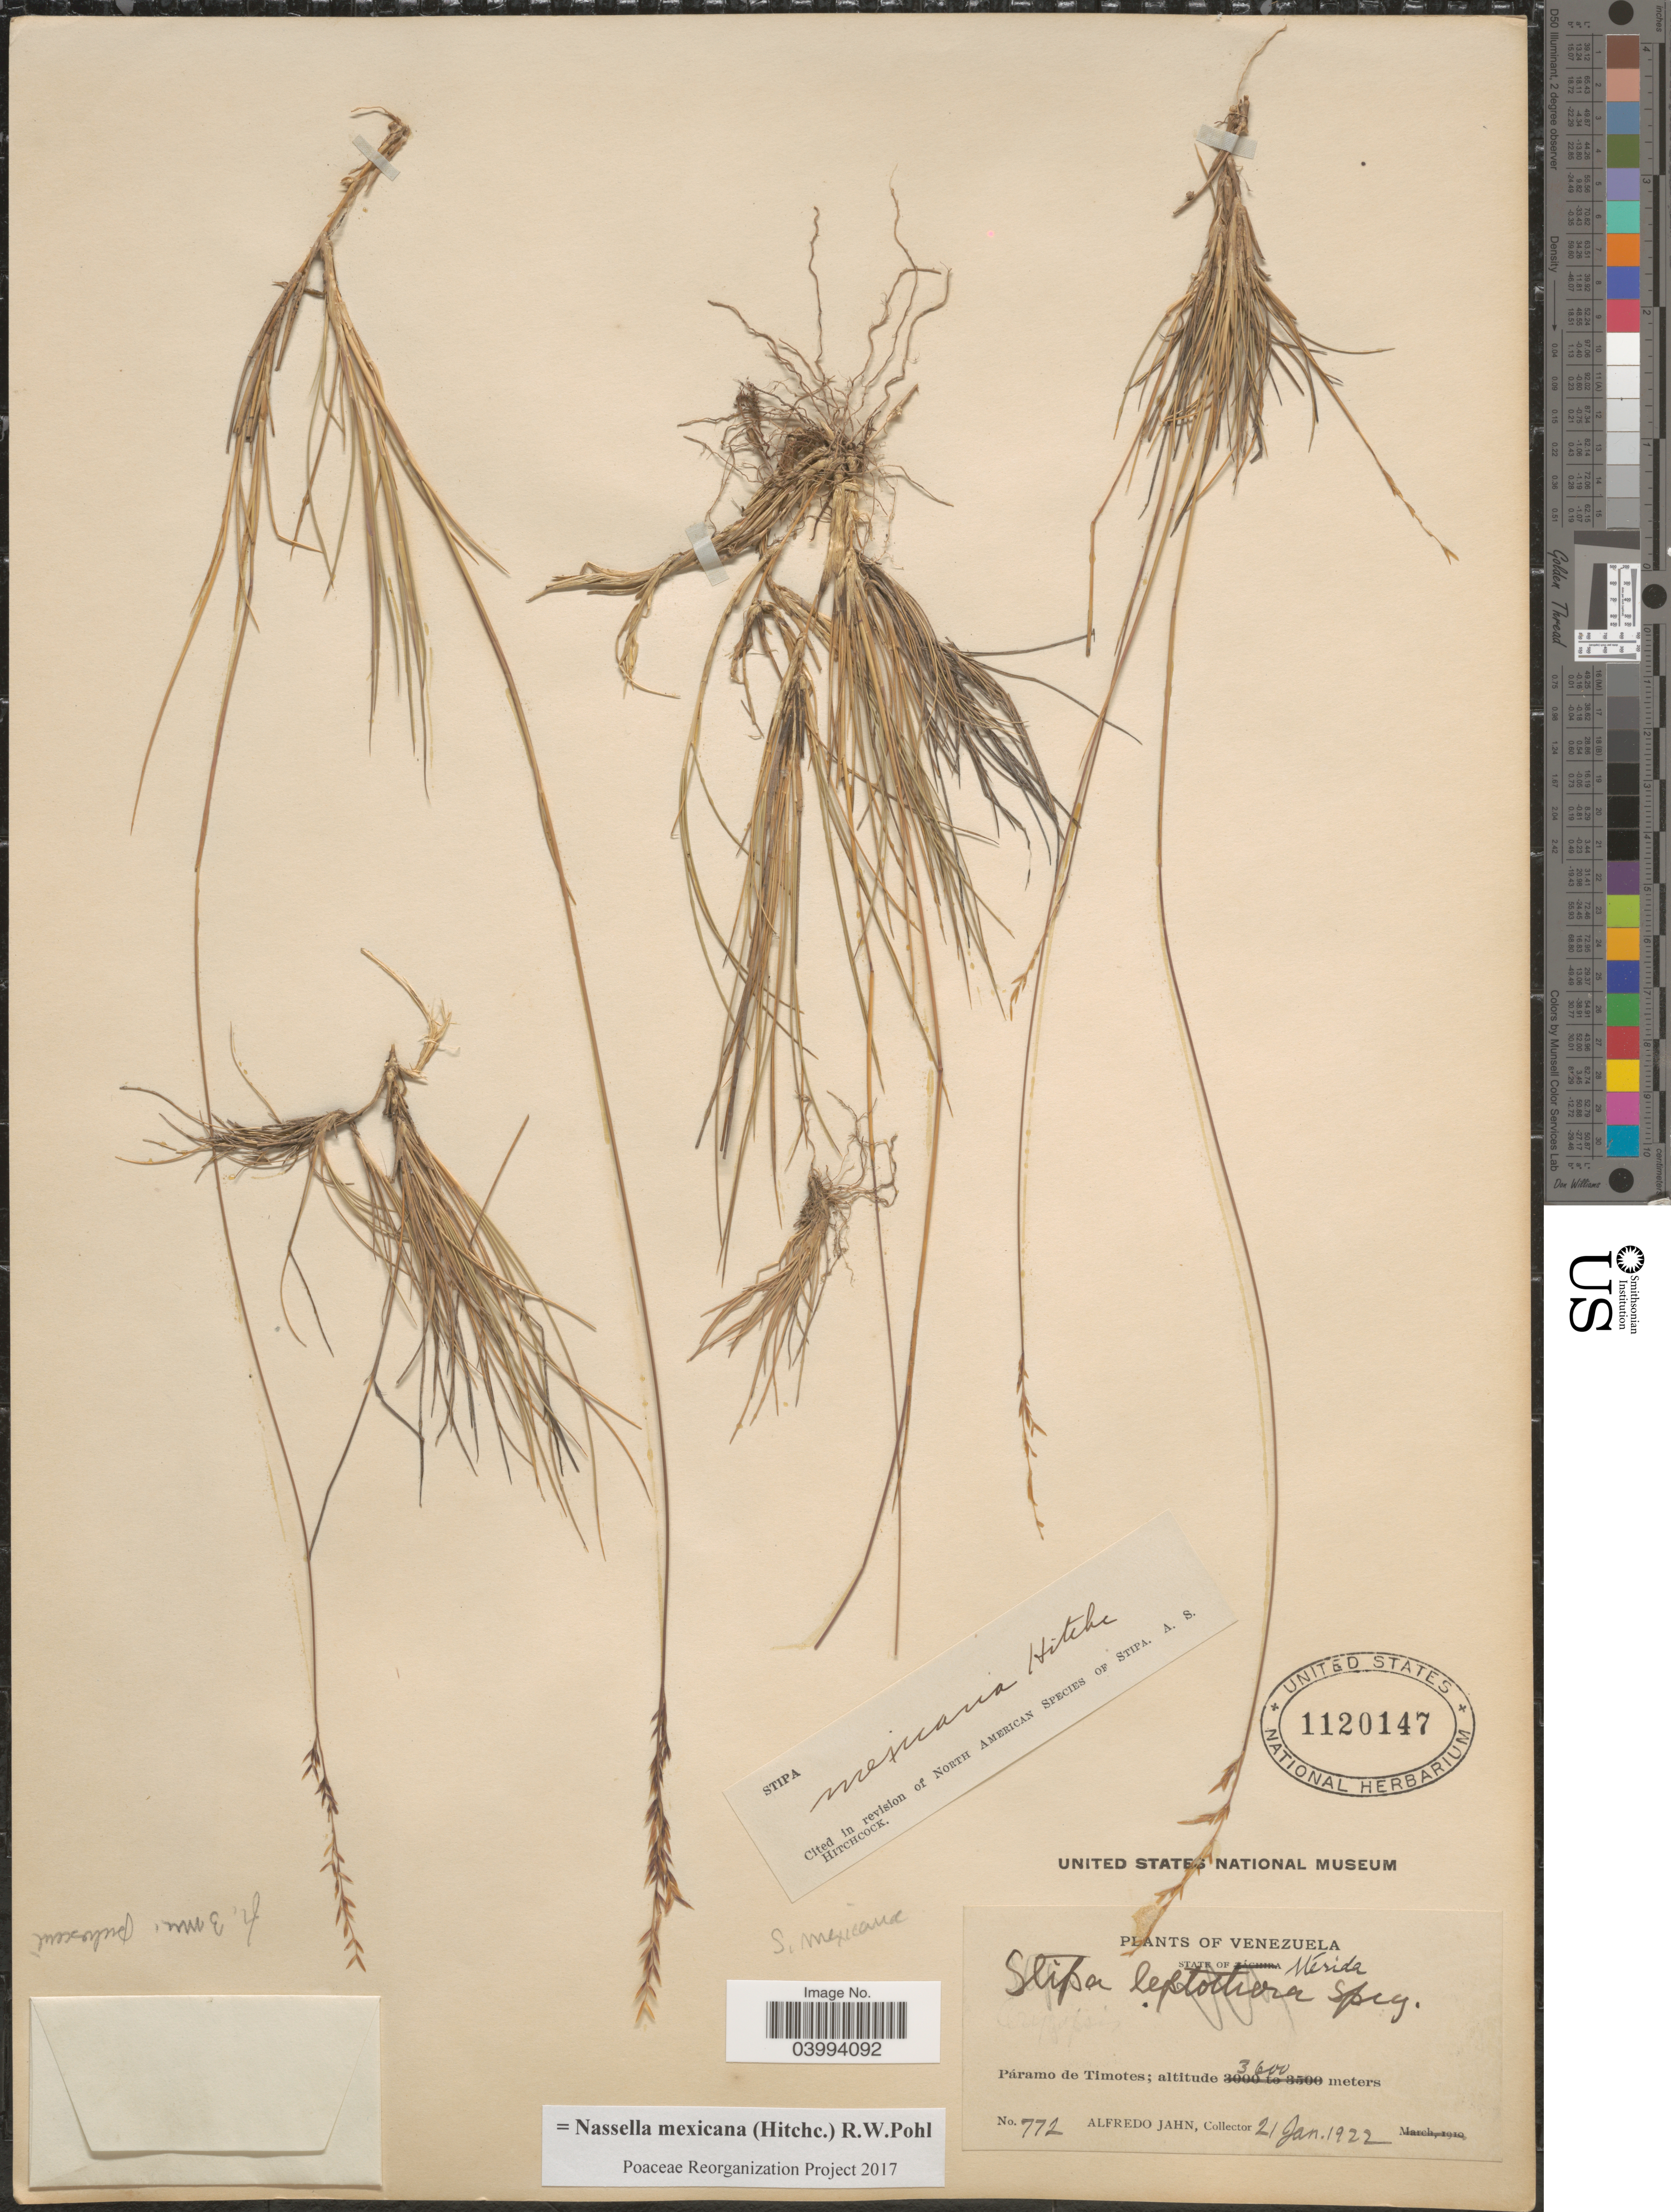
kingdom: Plantae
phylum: Tracheophyta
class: Liliopsida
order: Poales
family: Poaceae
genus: Nassella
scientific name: Nassella mexicana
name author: (Hitchc.) R.W. Pohl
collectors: A. Jahn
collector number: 772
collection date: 1922-01-21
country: Venezuela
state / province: Merida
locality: Páramo de Timotes. S. Mexicana.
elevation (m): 3600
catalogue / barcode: US 1120147